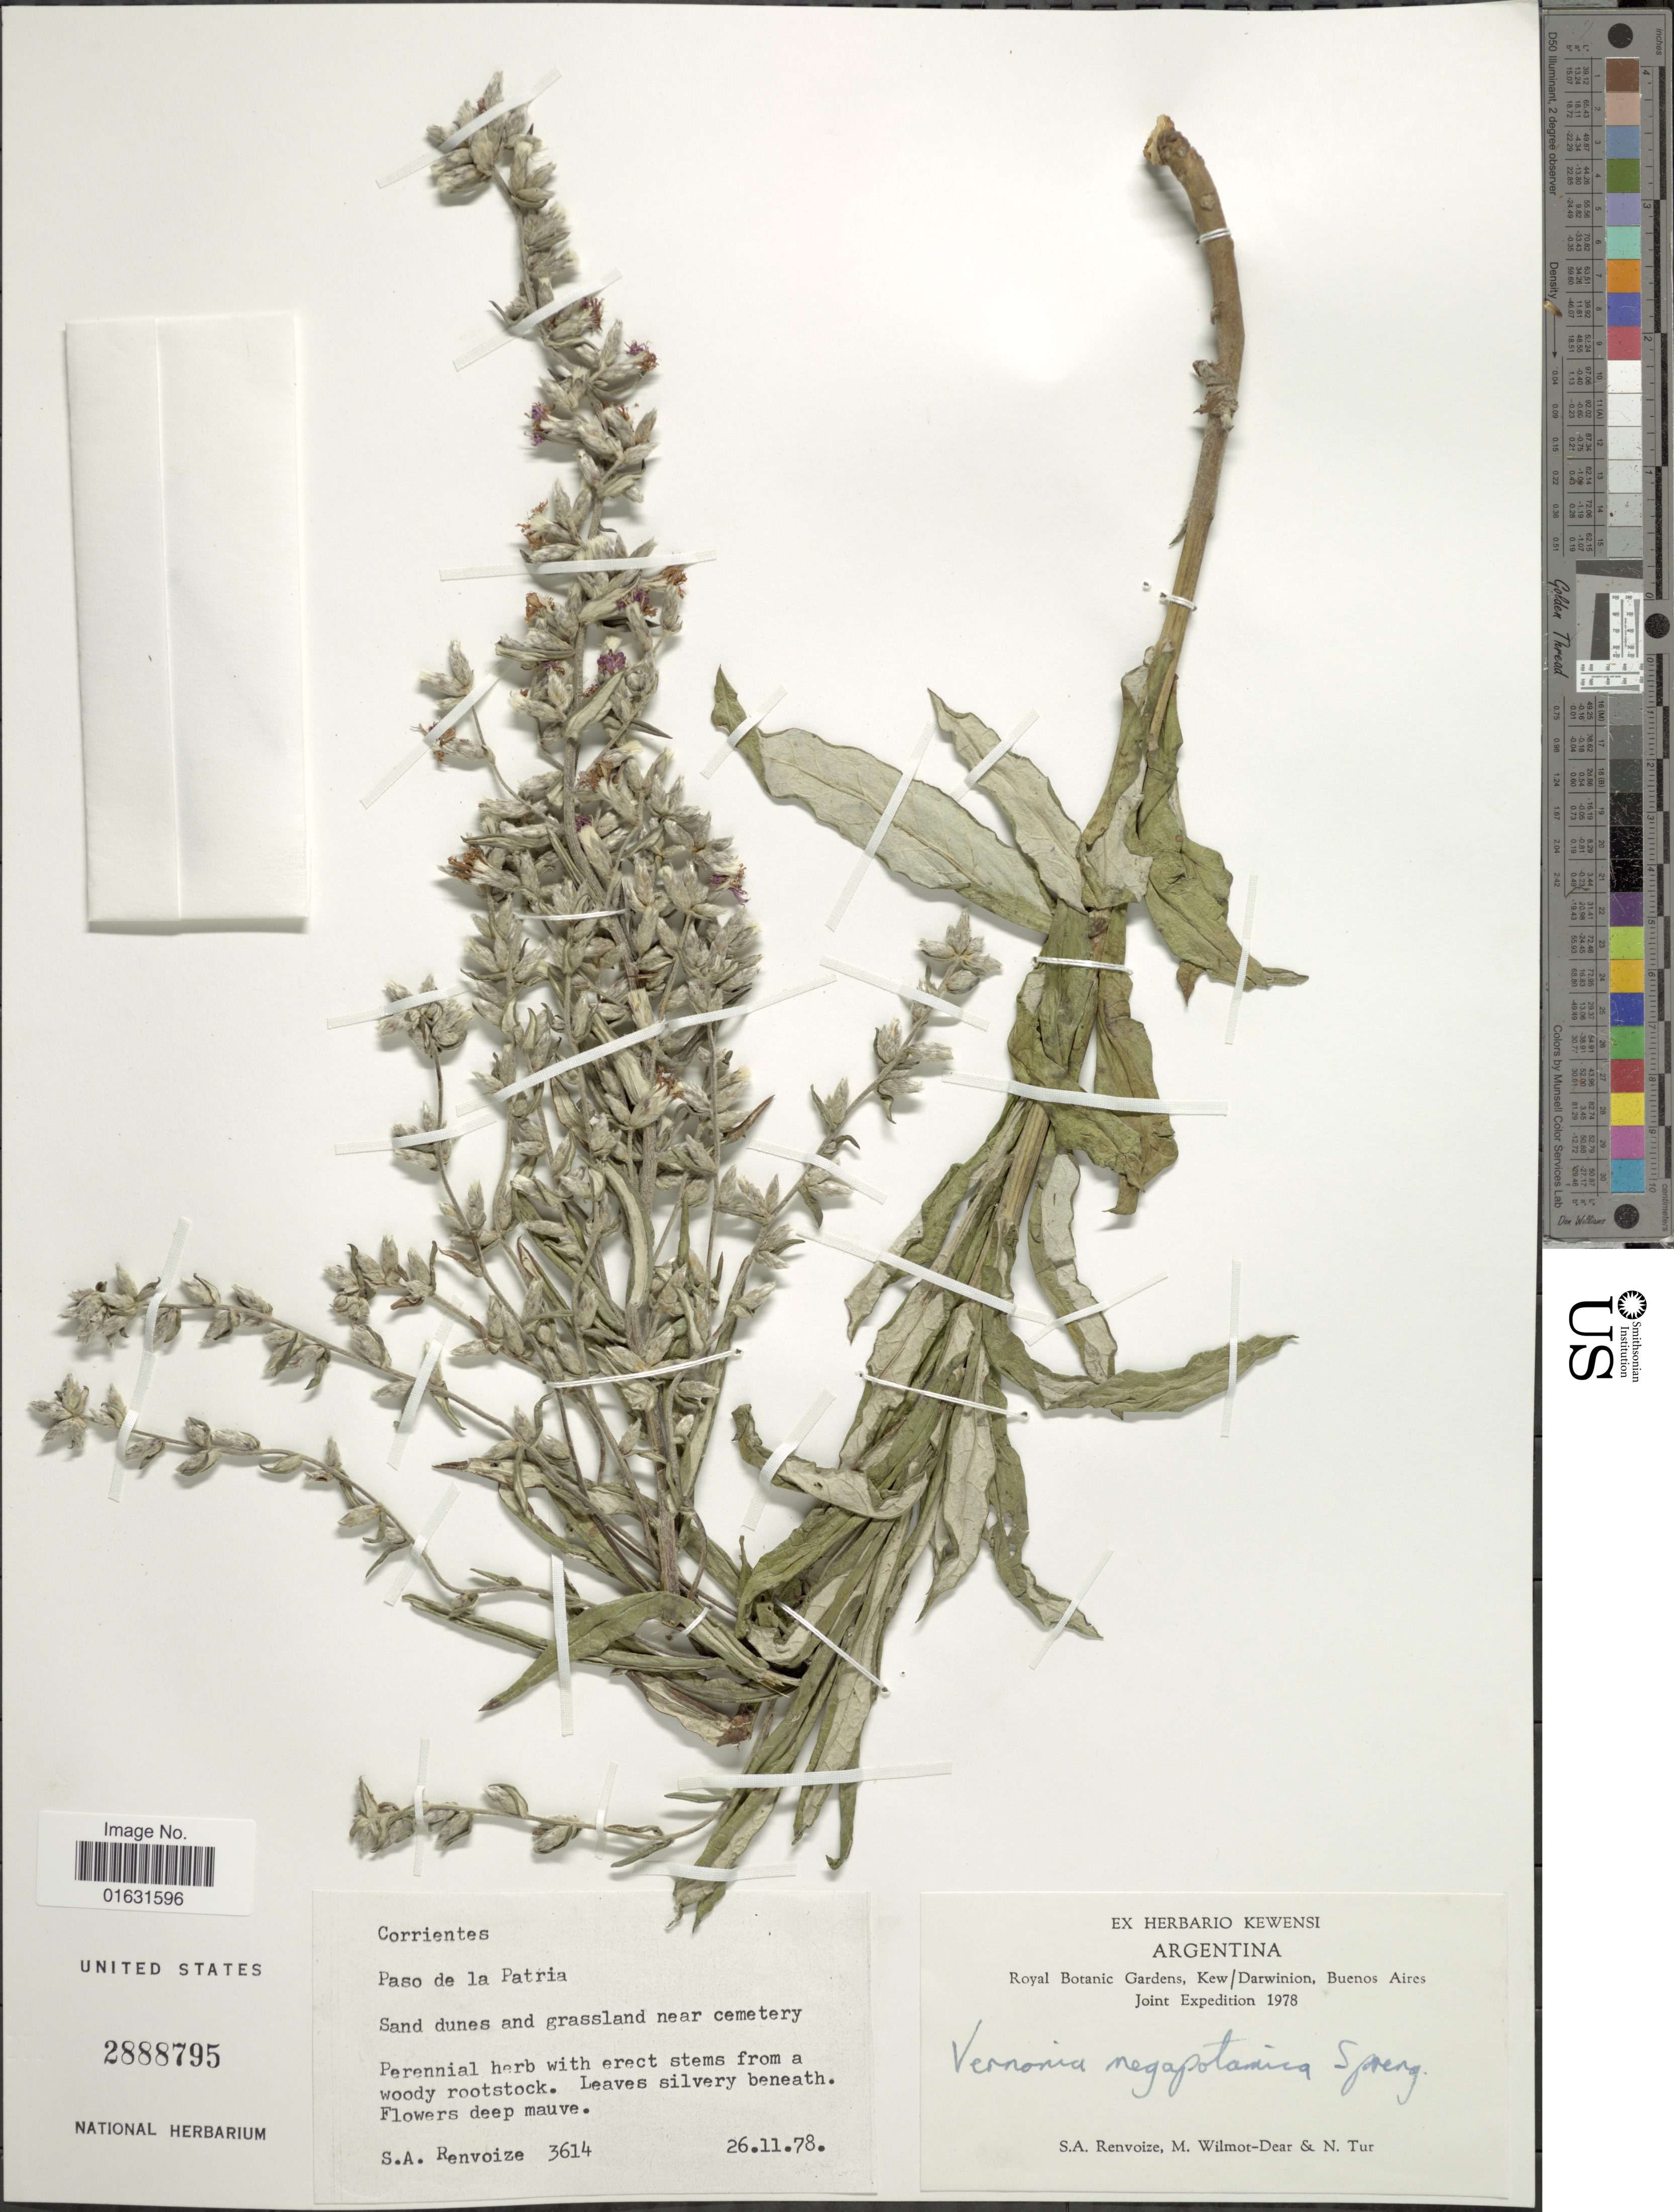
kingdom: Plantae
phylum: Tracheophyta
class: Magnoliopsida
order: Asterales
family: Asteraceae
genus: Stenocephalum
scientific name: Stenocephalum megapotamicum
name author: (Spreng.) Sch. Bip.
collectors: S. A. Renvoize, M. Wilmot-Dear & N. Tur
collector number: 3614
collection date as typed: Transcribed d/m/y: 26/11/78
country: Argentina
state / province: Corrientes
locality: Paso de la Patria, Sand dunes and grassland near cemetery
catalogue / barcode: US 2888795